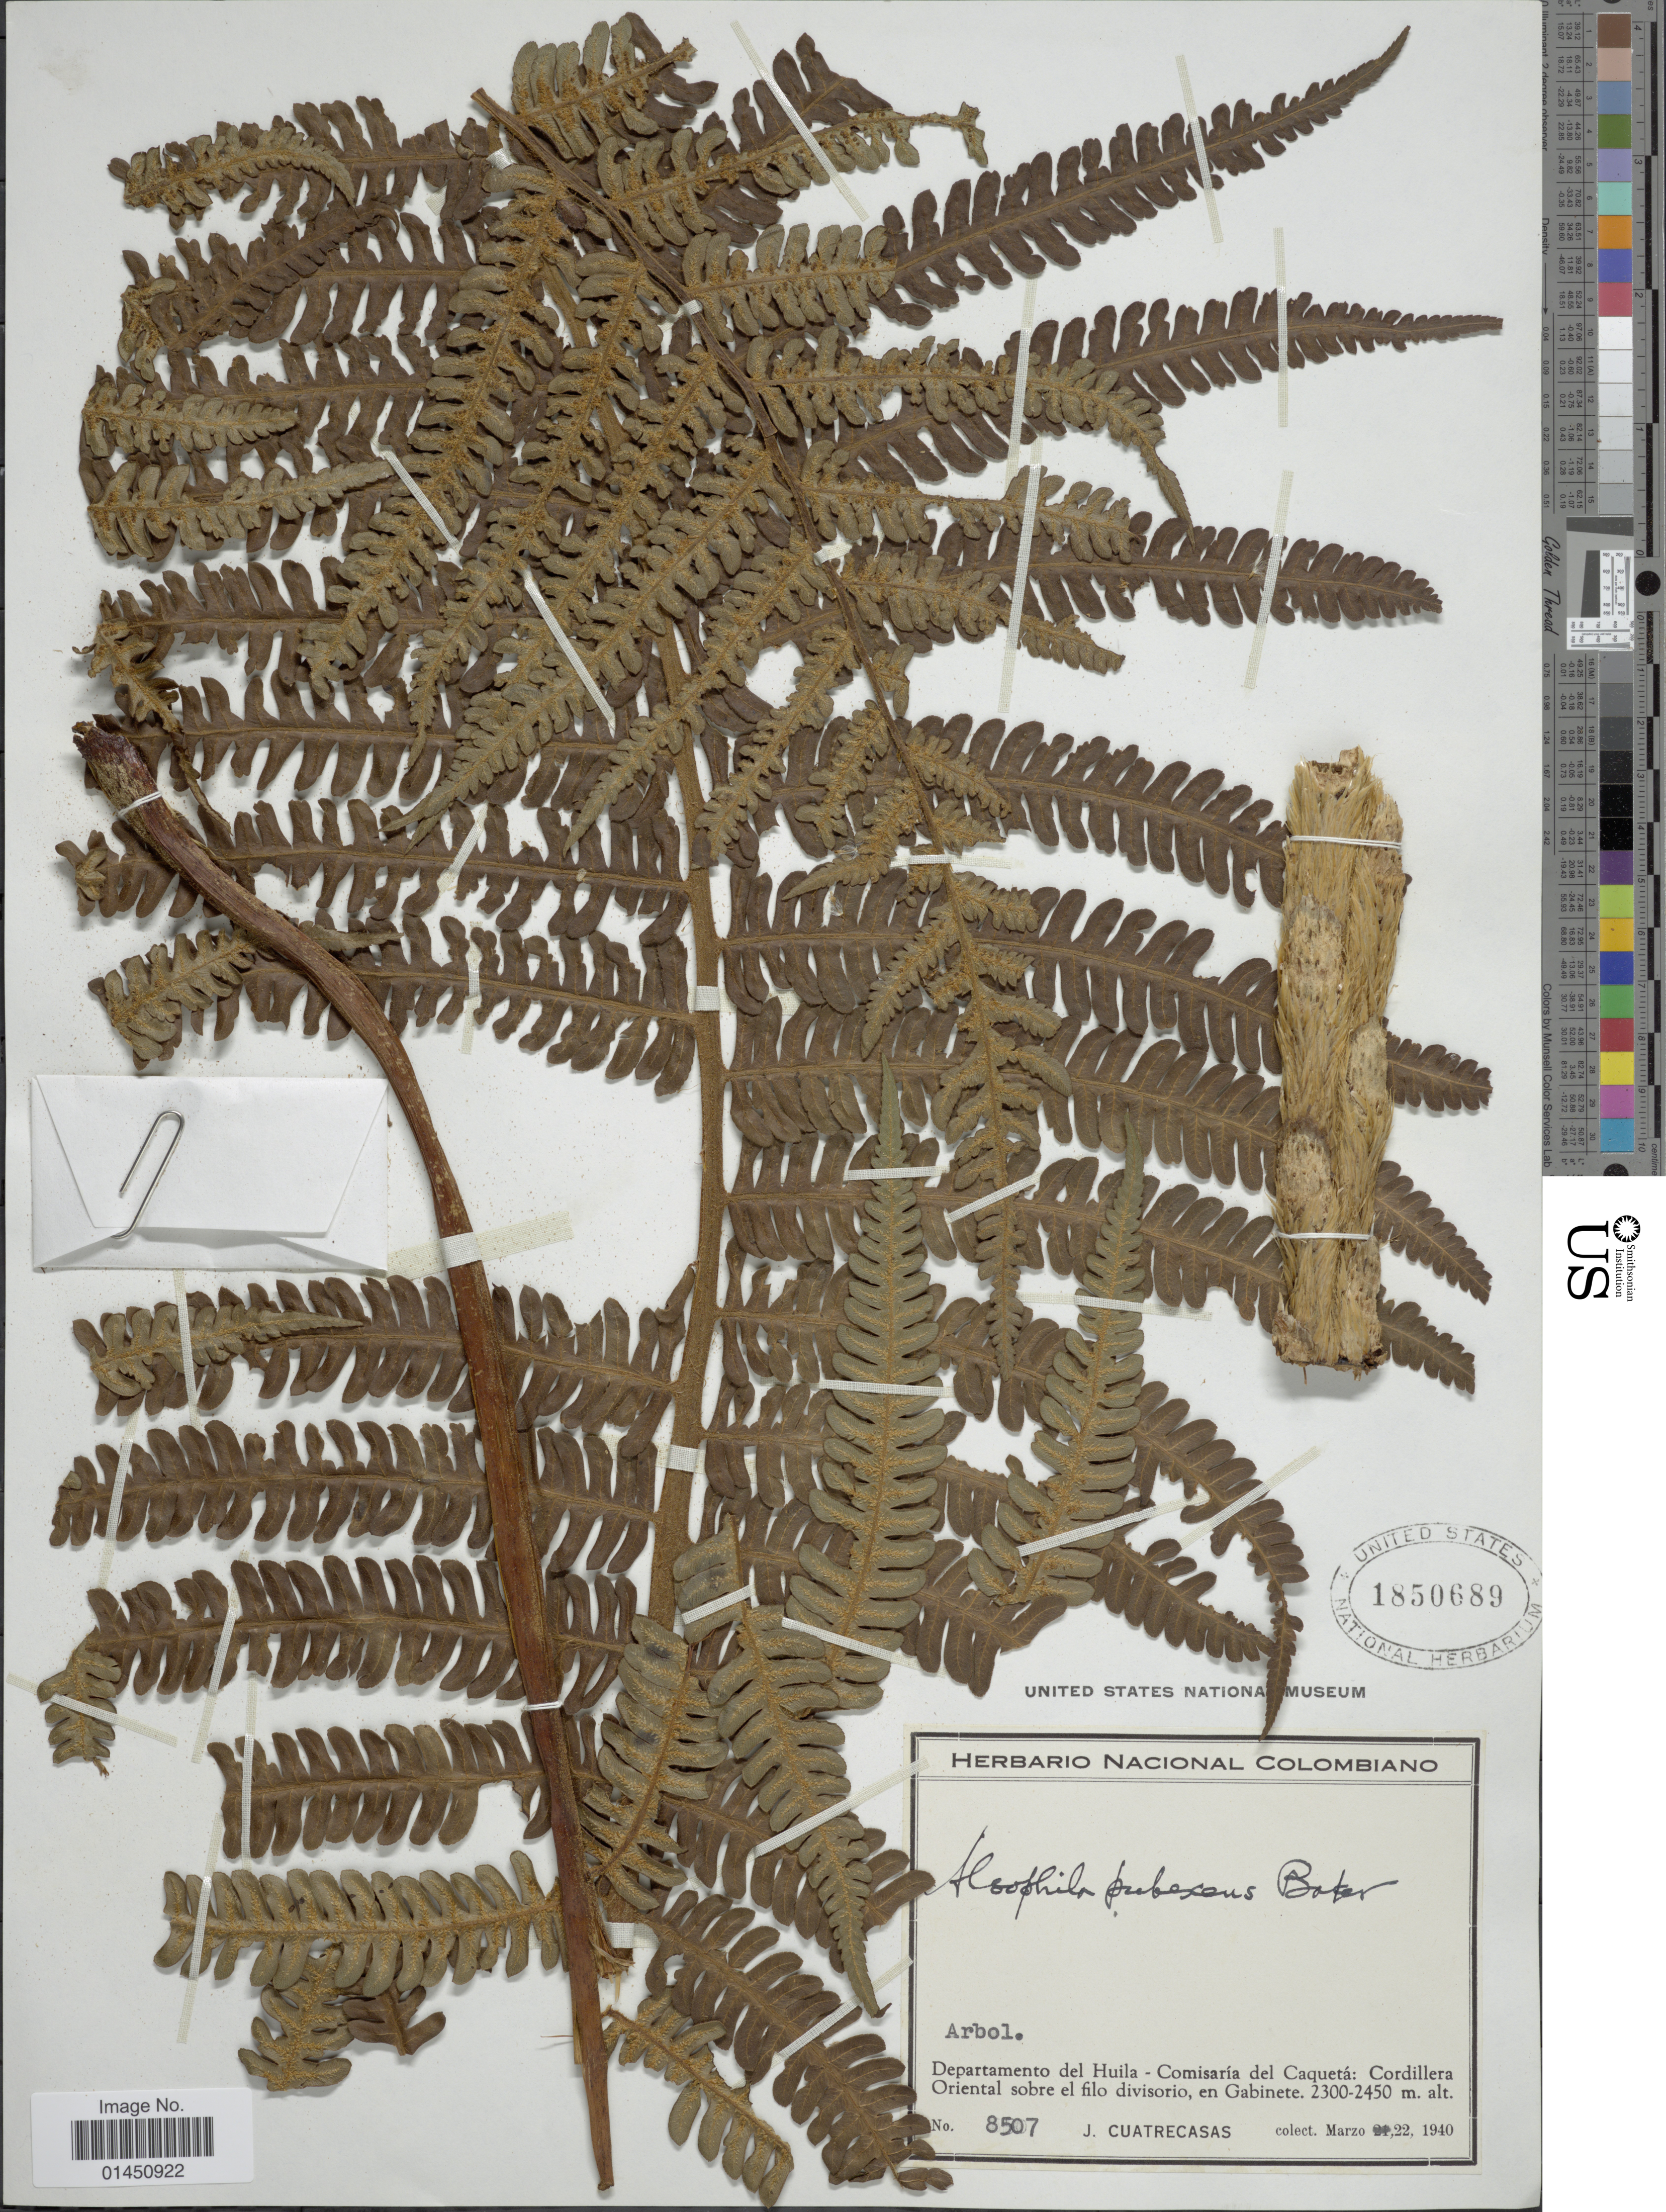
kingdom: Plantae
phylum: Tracheophyta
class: Polypodiopsida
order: Cyatheales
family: Cyatheaceae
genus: Cyathea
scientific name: Cyathea bipinnatifida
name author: (Baker) Domin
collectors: J. Cuatrecasas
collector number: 8507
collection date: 1940-03-22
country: Colombia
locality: Departamento del Huila - Comisaria del Caqueta: Cordillera Oriental sobre el filo divisorio, en Gabinete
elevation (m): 2300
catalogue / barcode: US 1850689